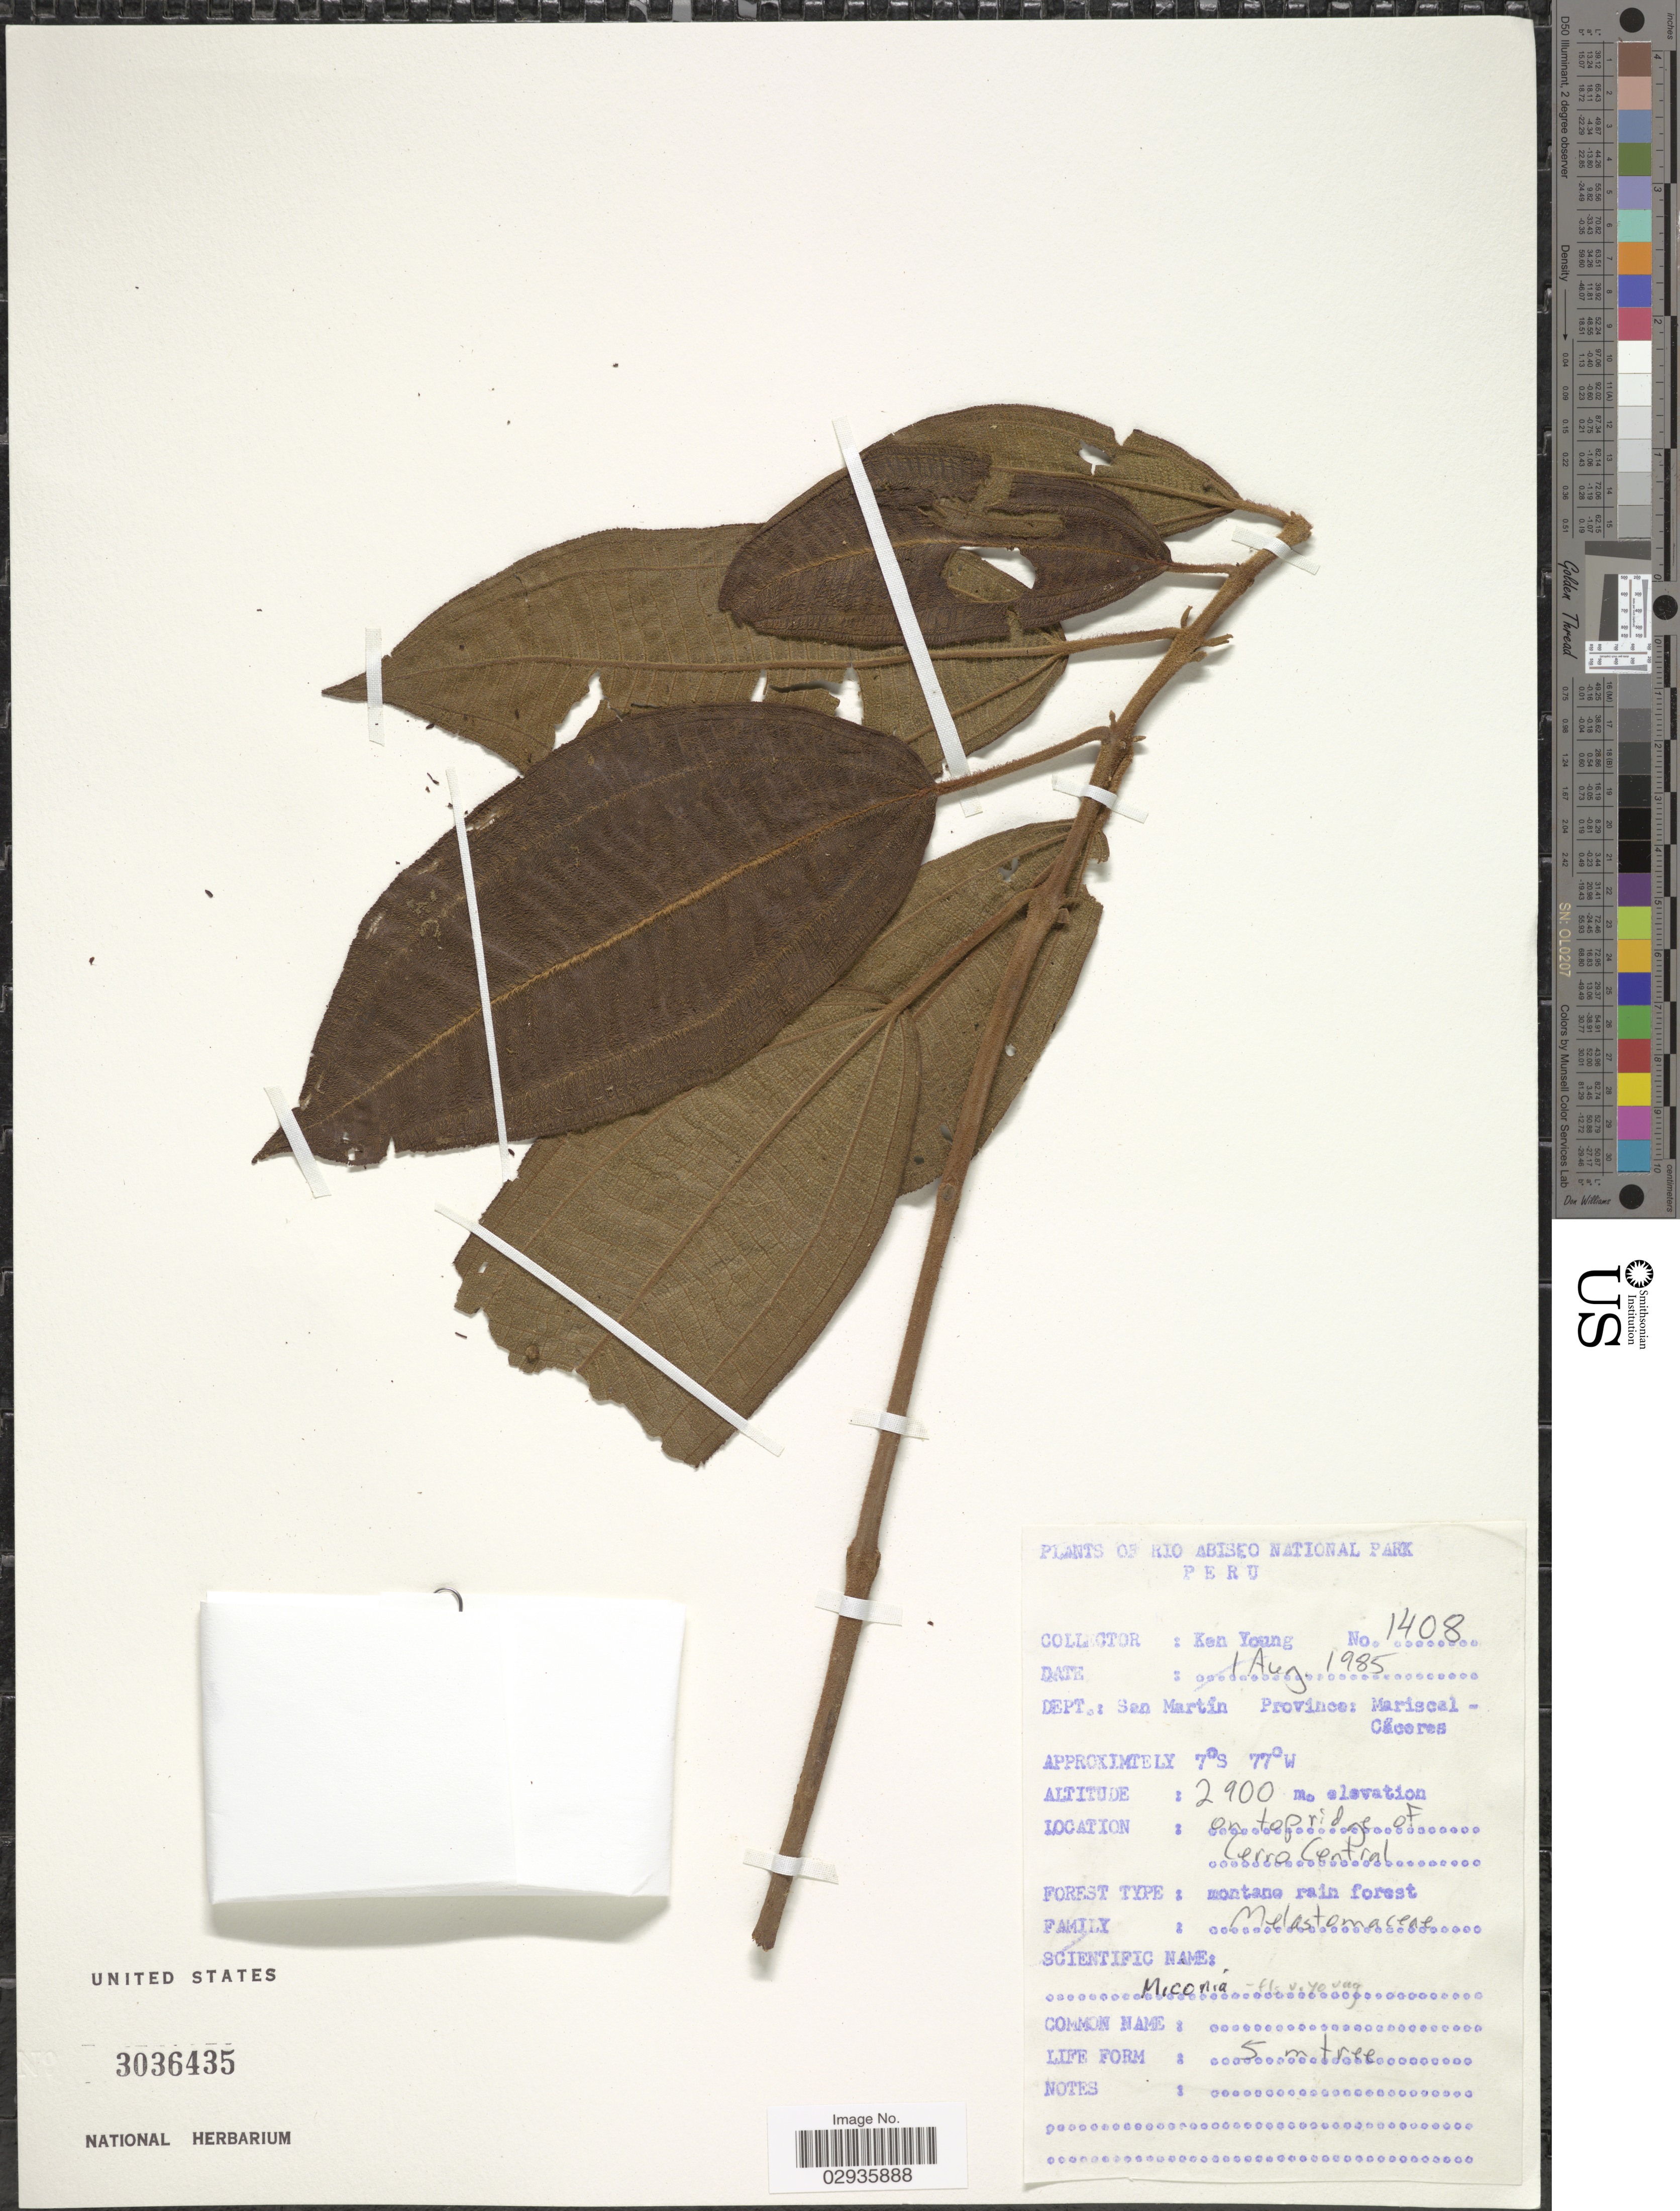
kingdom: Plantae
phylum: Tracheophyta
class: Magnoliopsida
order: Myrtales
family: Melastomataceae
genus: Miconia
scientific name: Miconia aggregata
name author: Gleason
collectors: K. Young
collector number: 1408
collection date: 1985-08-01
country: Peru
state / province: San Martín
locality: Rio Abiseo National Park, Dept. San Martin, Province: Mariscal Cáceres, on top ridge of Cerro Central.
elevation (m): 2900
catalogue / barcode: US 3036435